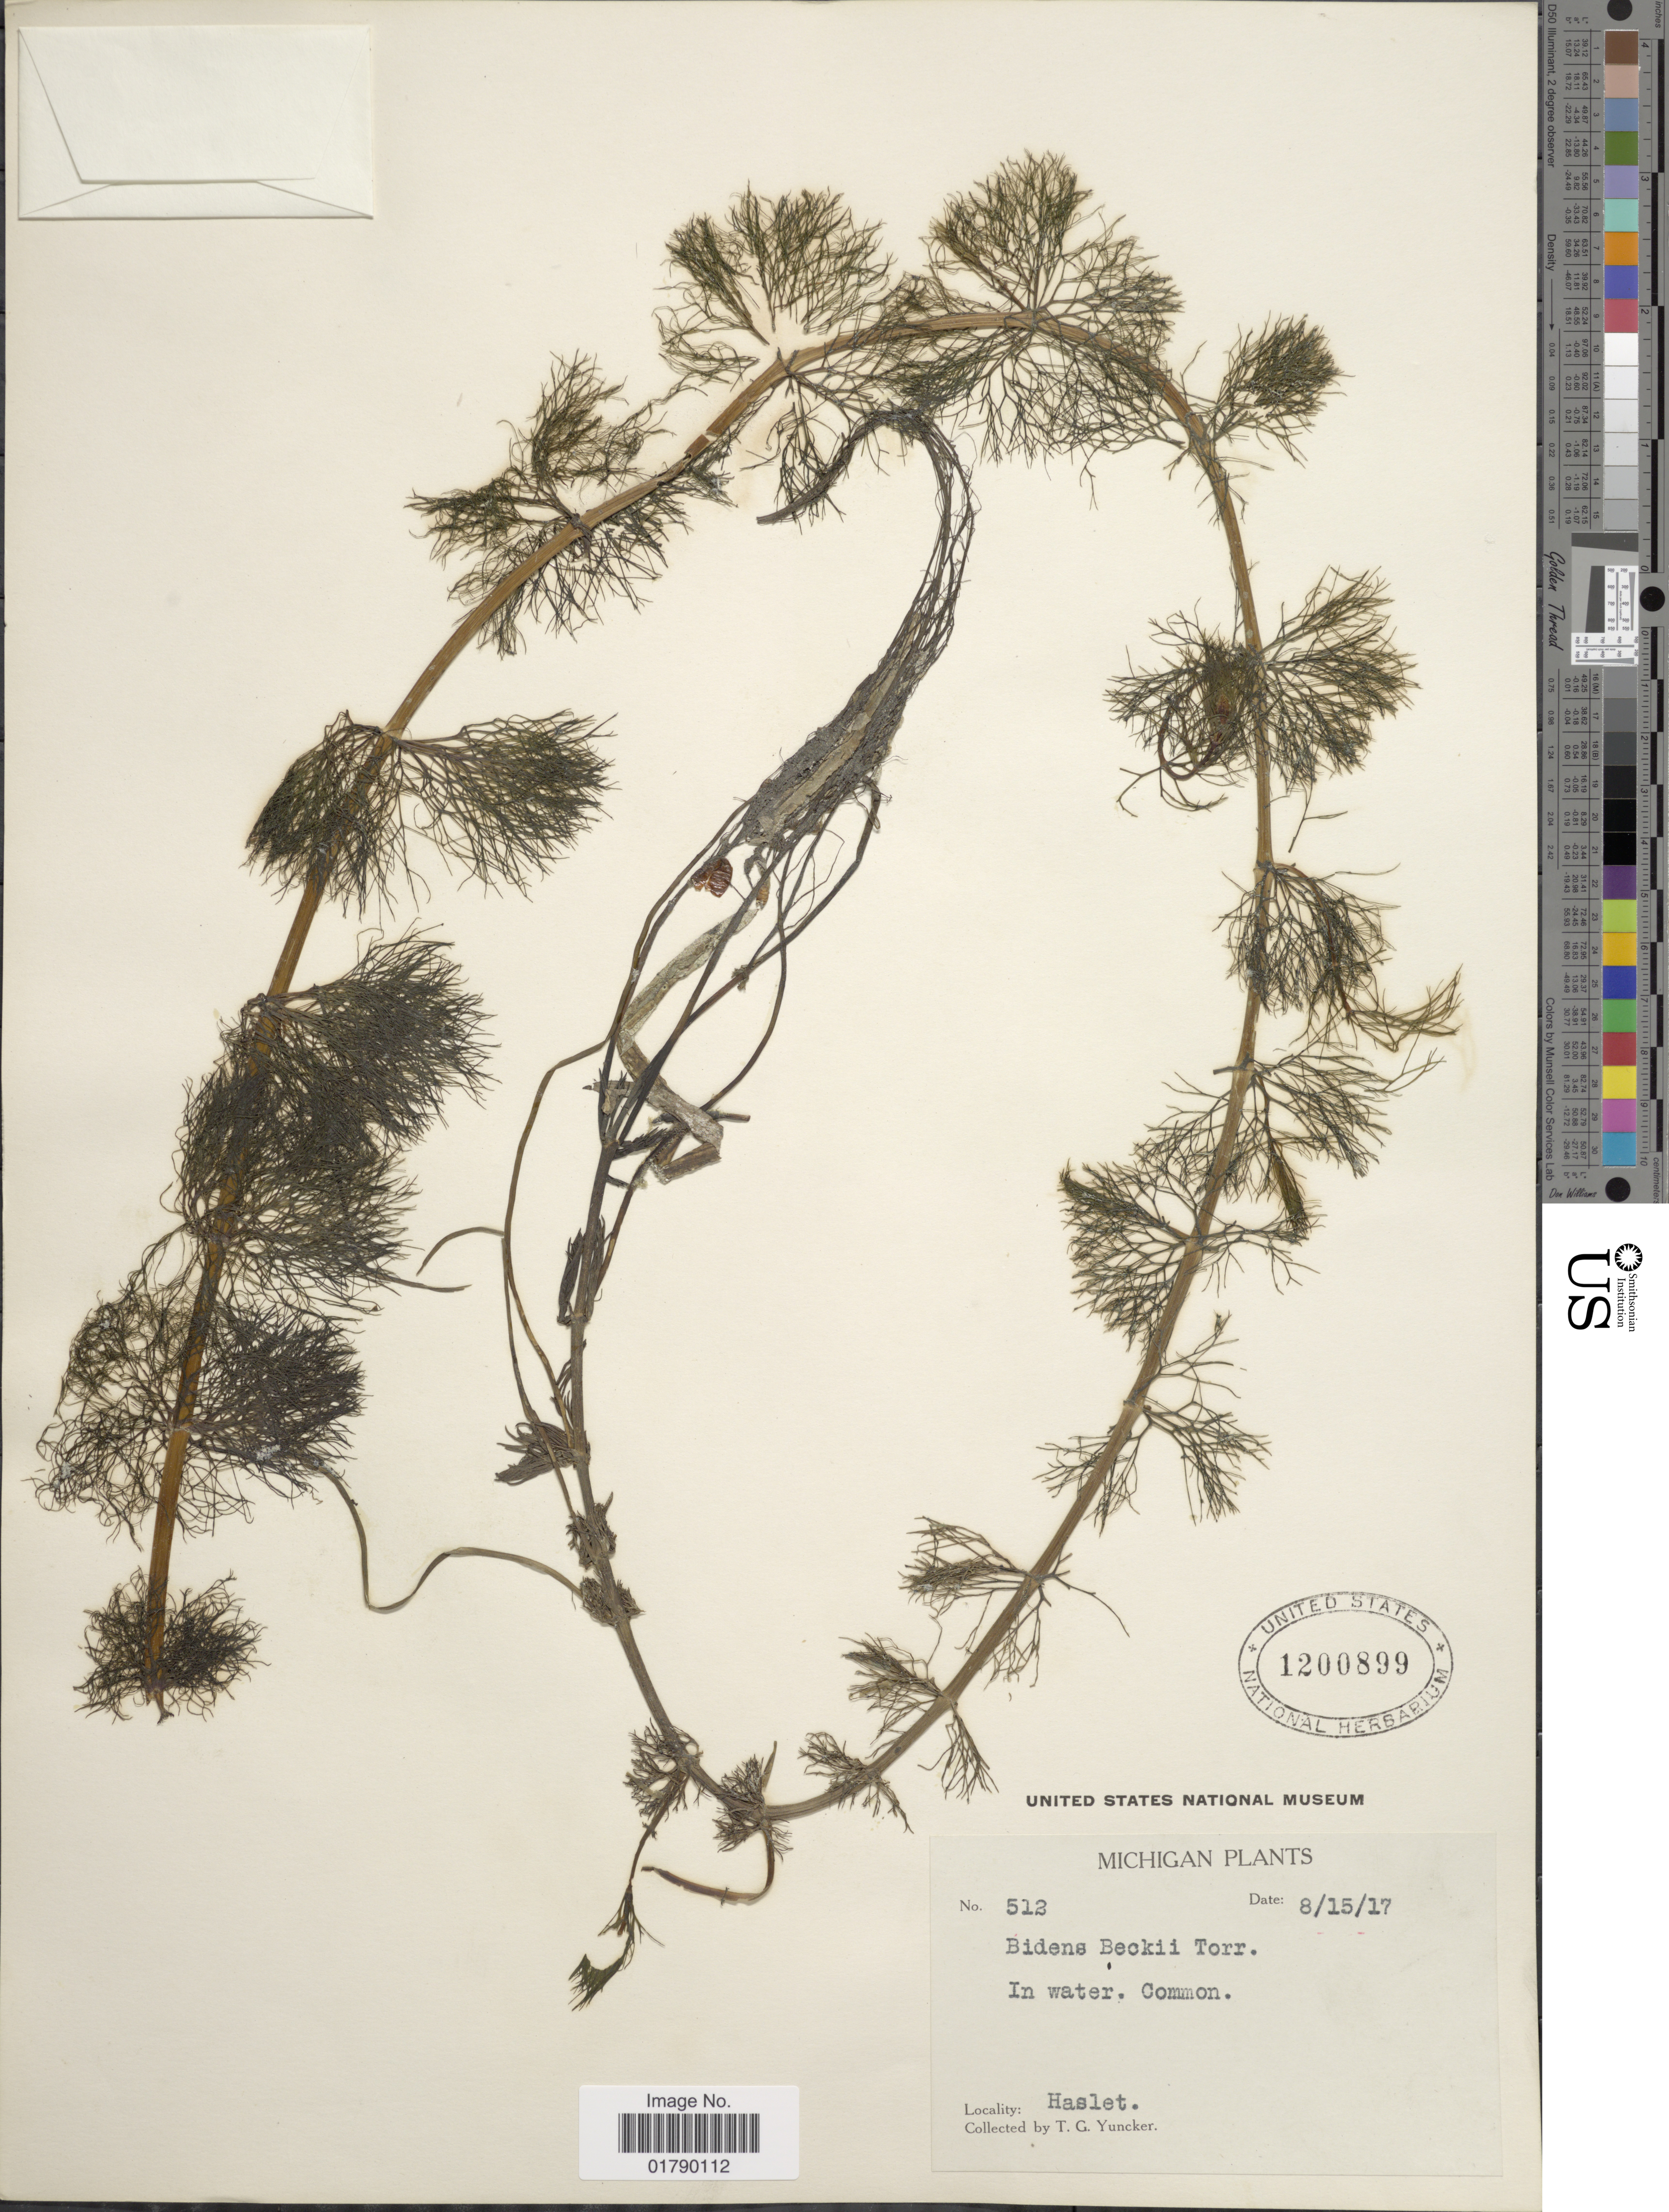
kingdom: Plantae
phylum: Tracheophyta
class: Magnoliopsida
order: Asterales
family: Asteraceae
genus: Megalodonta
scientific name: Megalodonta sp.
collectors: T. G. Yuncker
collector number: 512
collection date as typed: Transcribed d/m/y: 15/8/17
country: United States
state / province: Michigan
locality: Haslet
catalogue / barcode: US 1200899